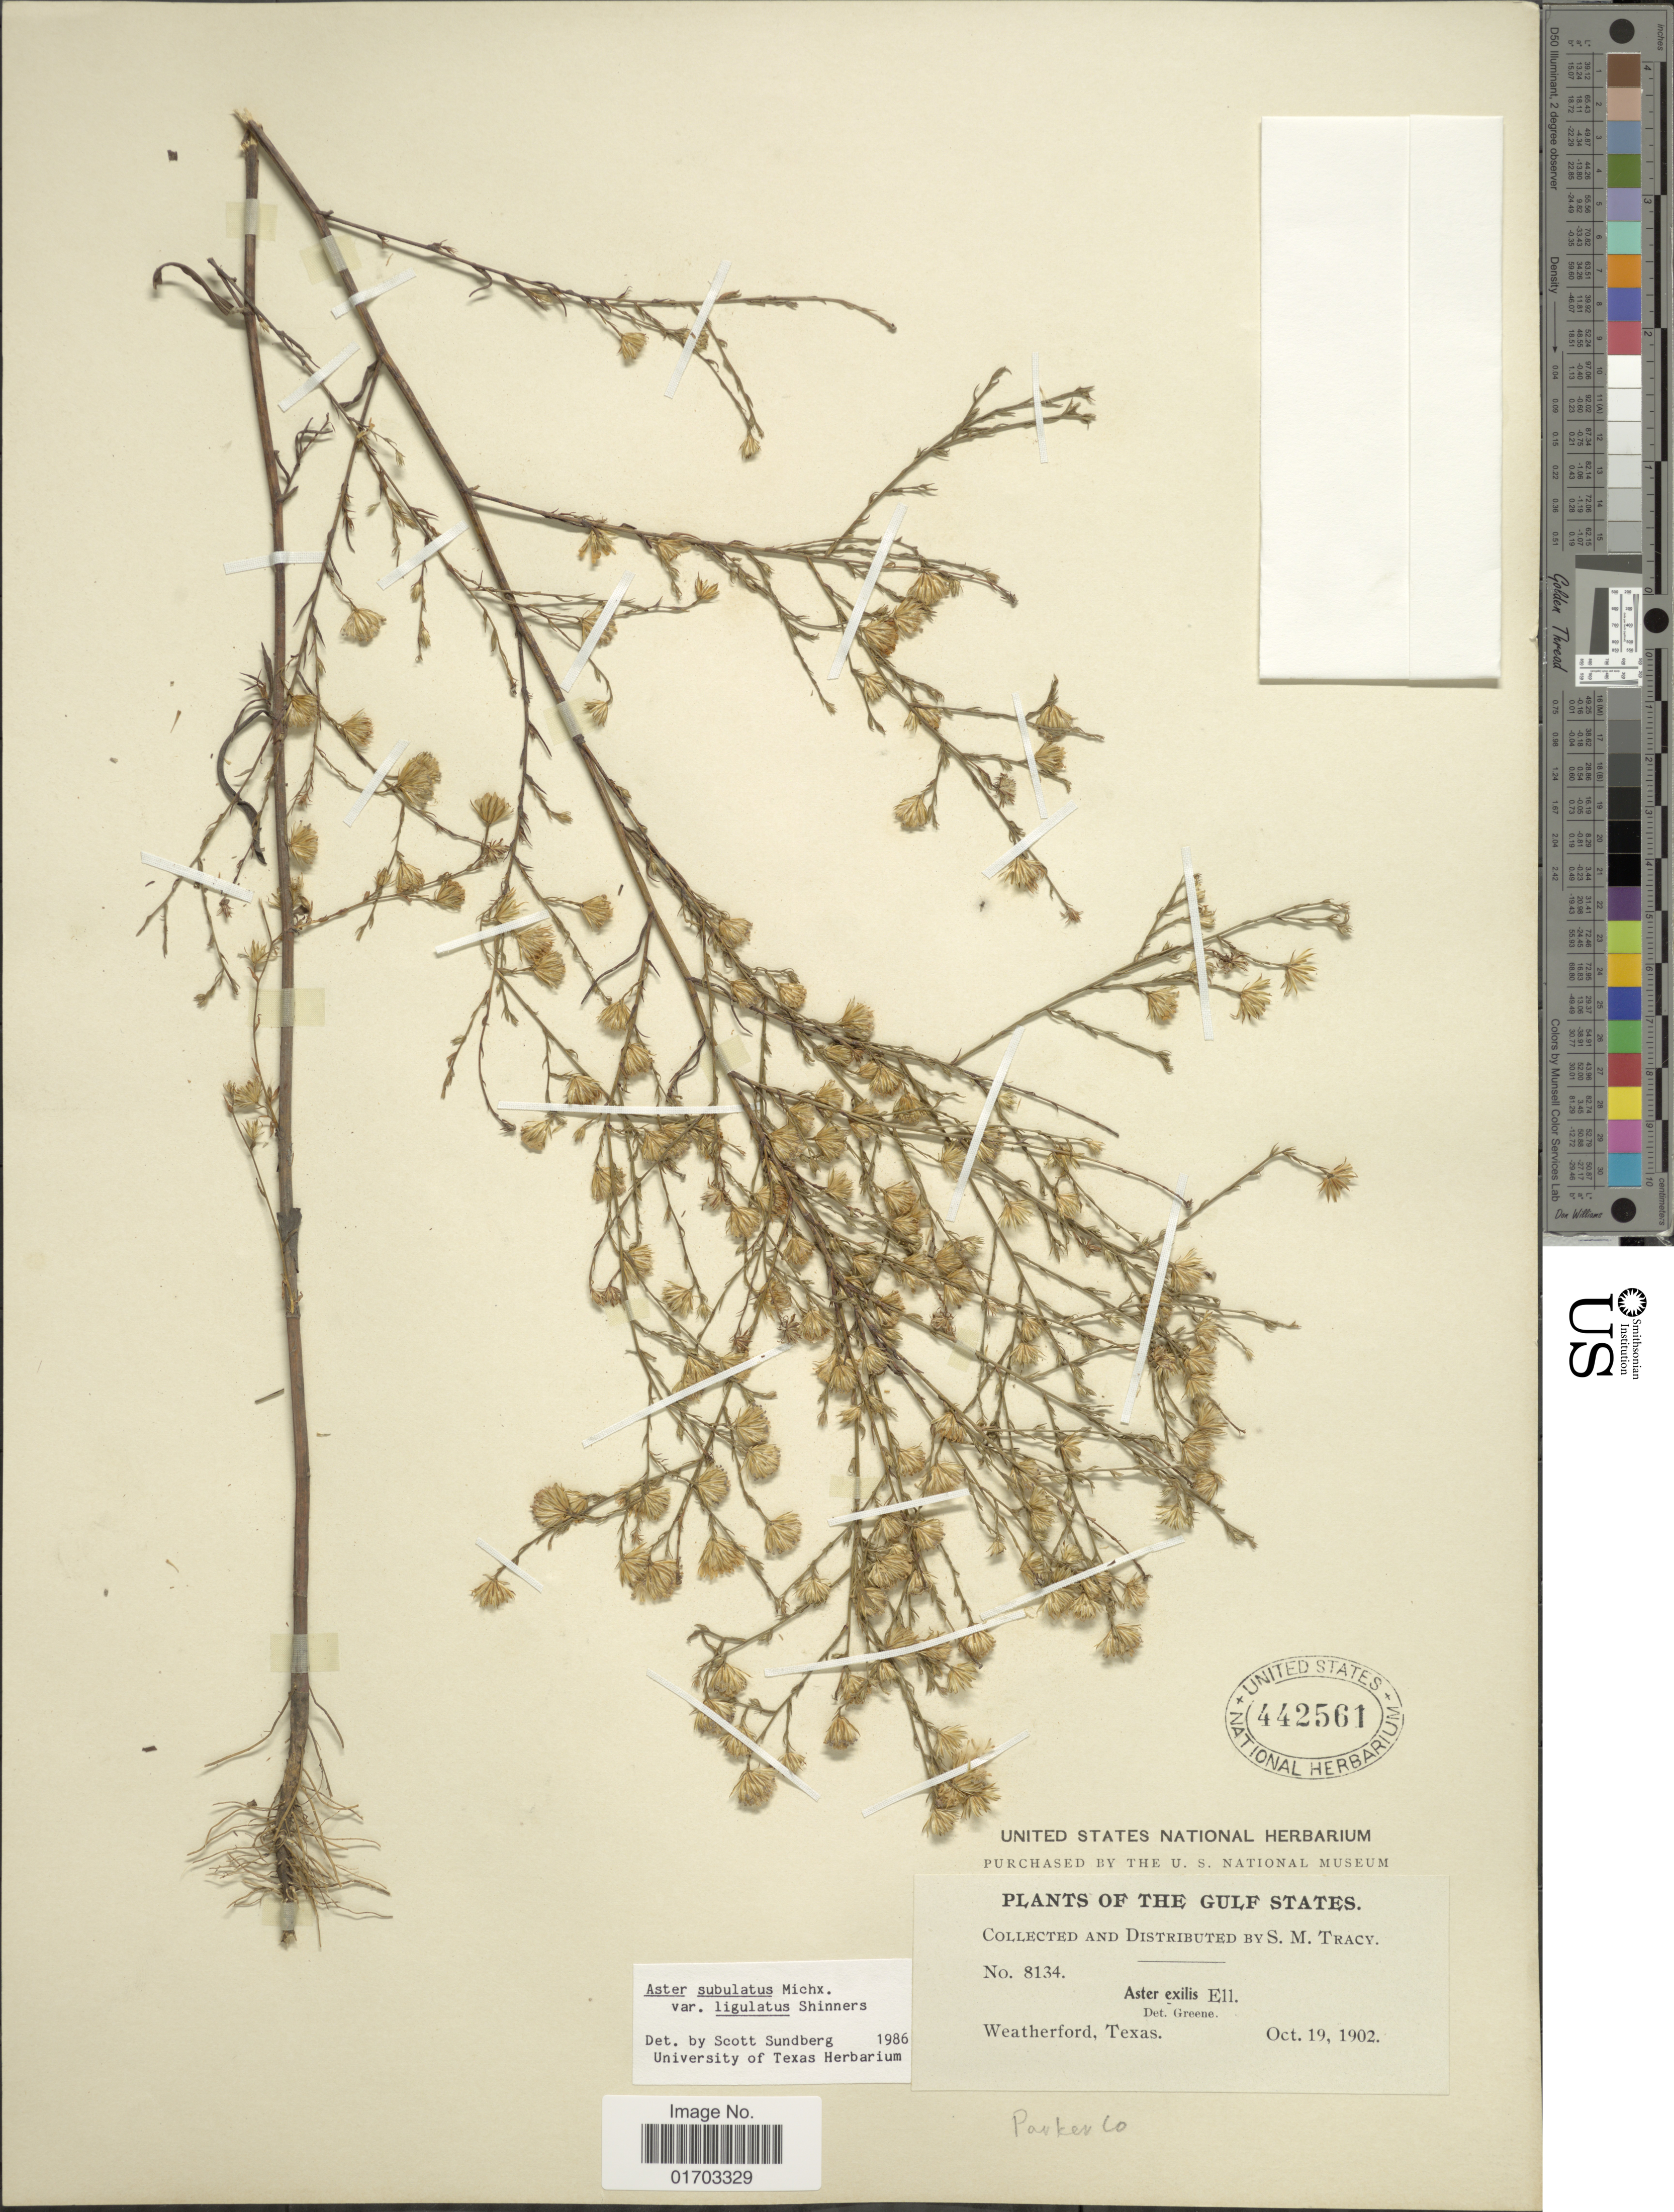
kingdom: Plantae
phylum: Tracheophyta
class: Magnoliopsida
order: Asterales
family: Asteraceae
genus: Symphyotrichum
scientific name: Symphyotrichum subulatum var. ligulatum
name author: (Shinners) S.D. Sundb.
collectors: S. M. Tracy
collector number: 8134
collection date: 1902-10-19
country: United States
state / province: Texas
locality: Weatherford, The Gulf States.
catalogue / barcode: US 442561